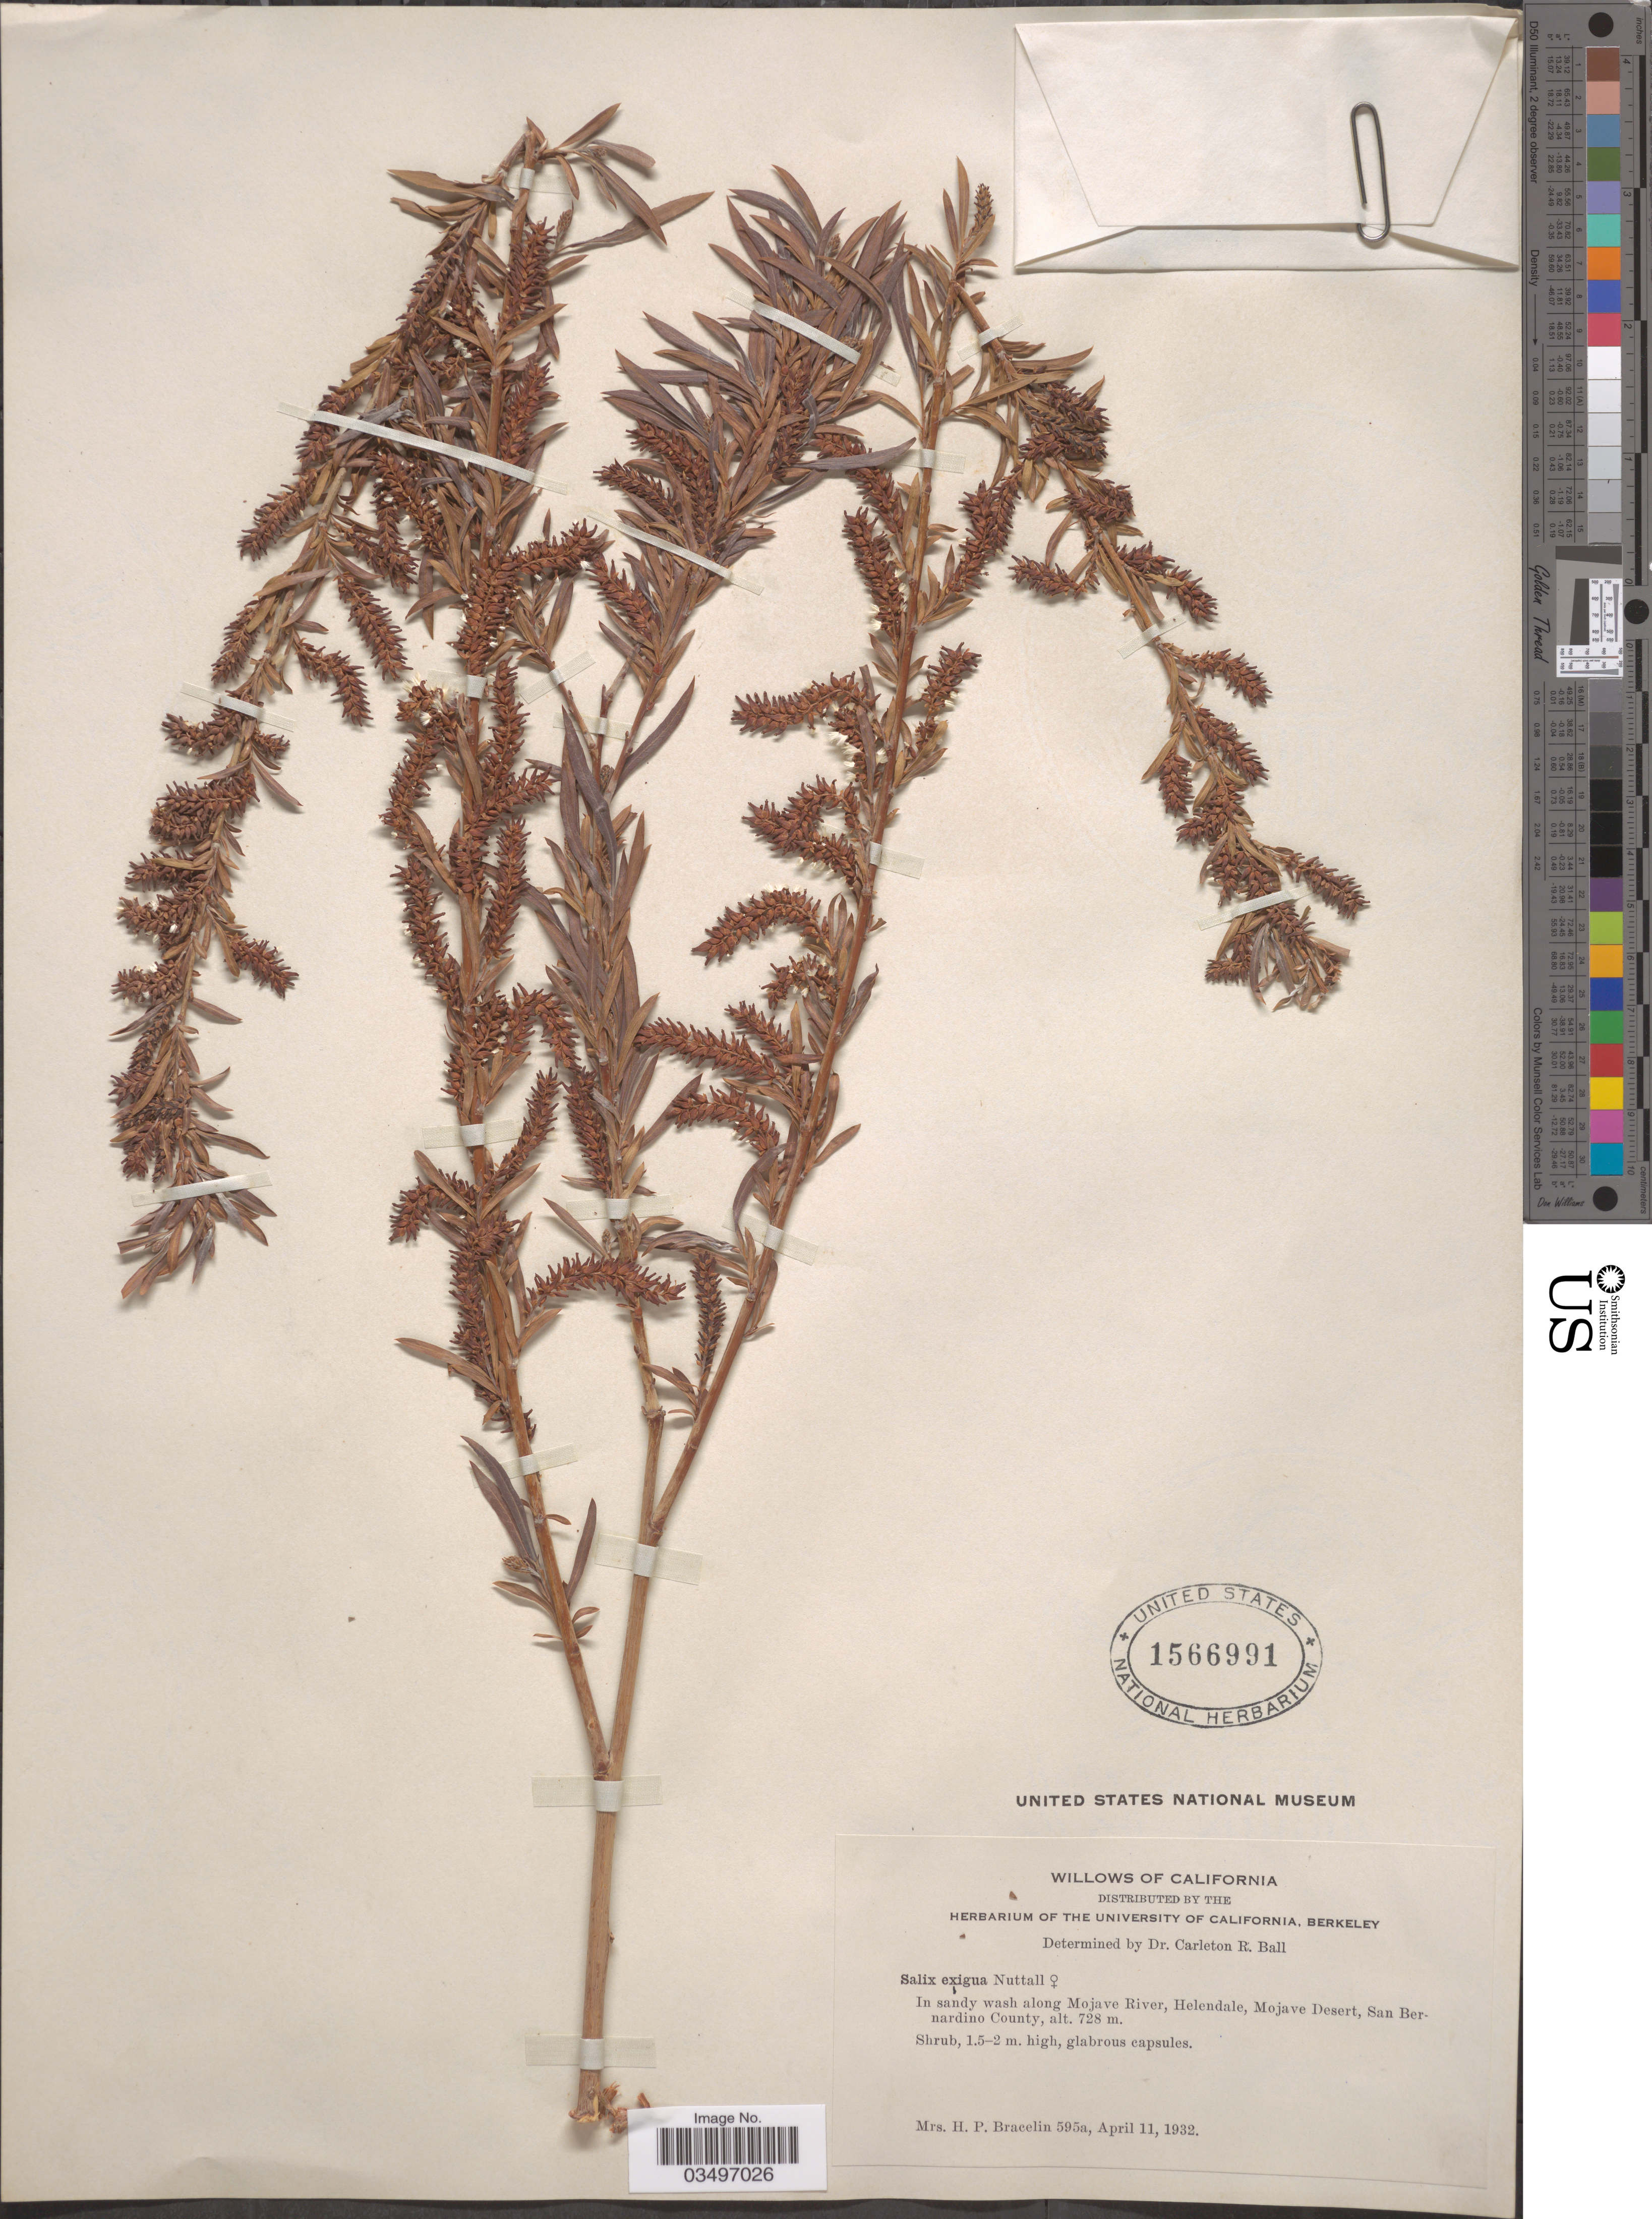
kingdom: Plantae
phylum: Tracheophyta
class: Magnoliopsida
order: Malpighiales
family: Salicaceae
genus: Salix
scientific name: Salix exigua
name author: Nutt.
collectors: H. Bracelin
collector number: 595a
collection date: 1932-04-11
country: United States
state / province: California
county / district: San Bernardino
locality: In sandy wash along Mojave River, Helendale, Mojave Desert, San Bernardino County.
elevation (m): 728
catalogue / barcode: US 1566991